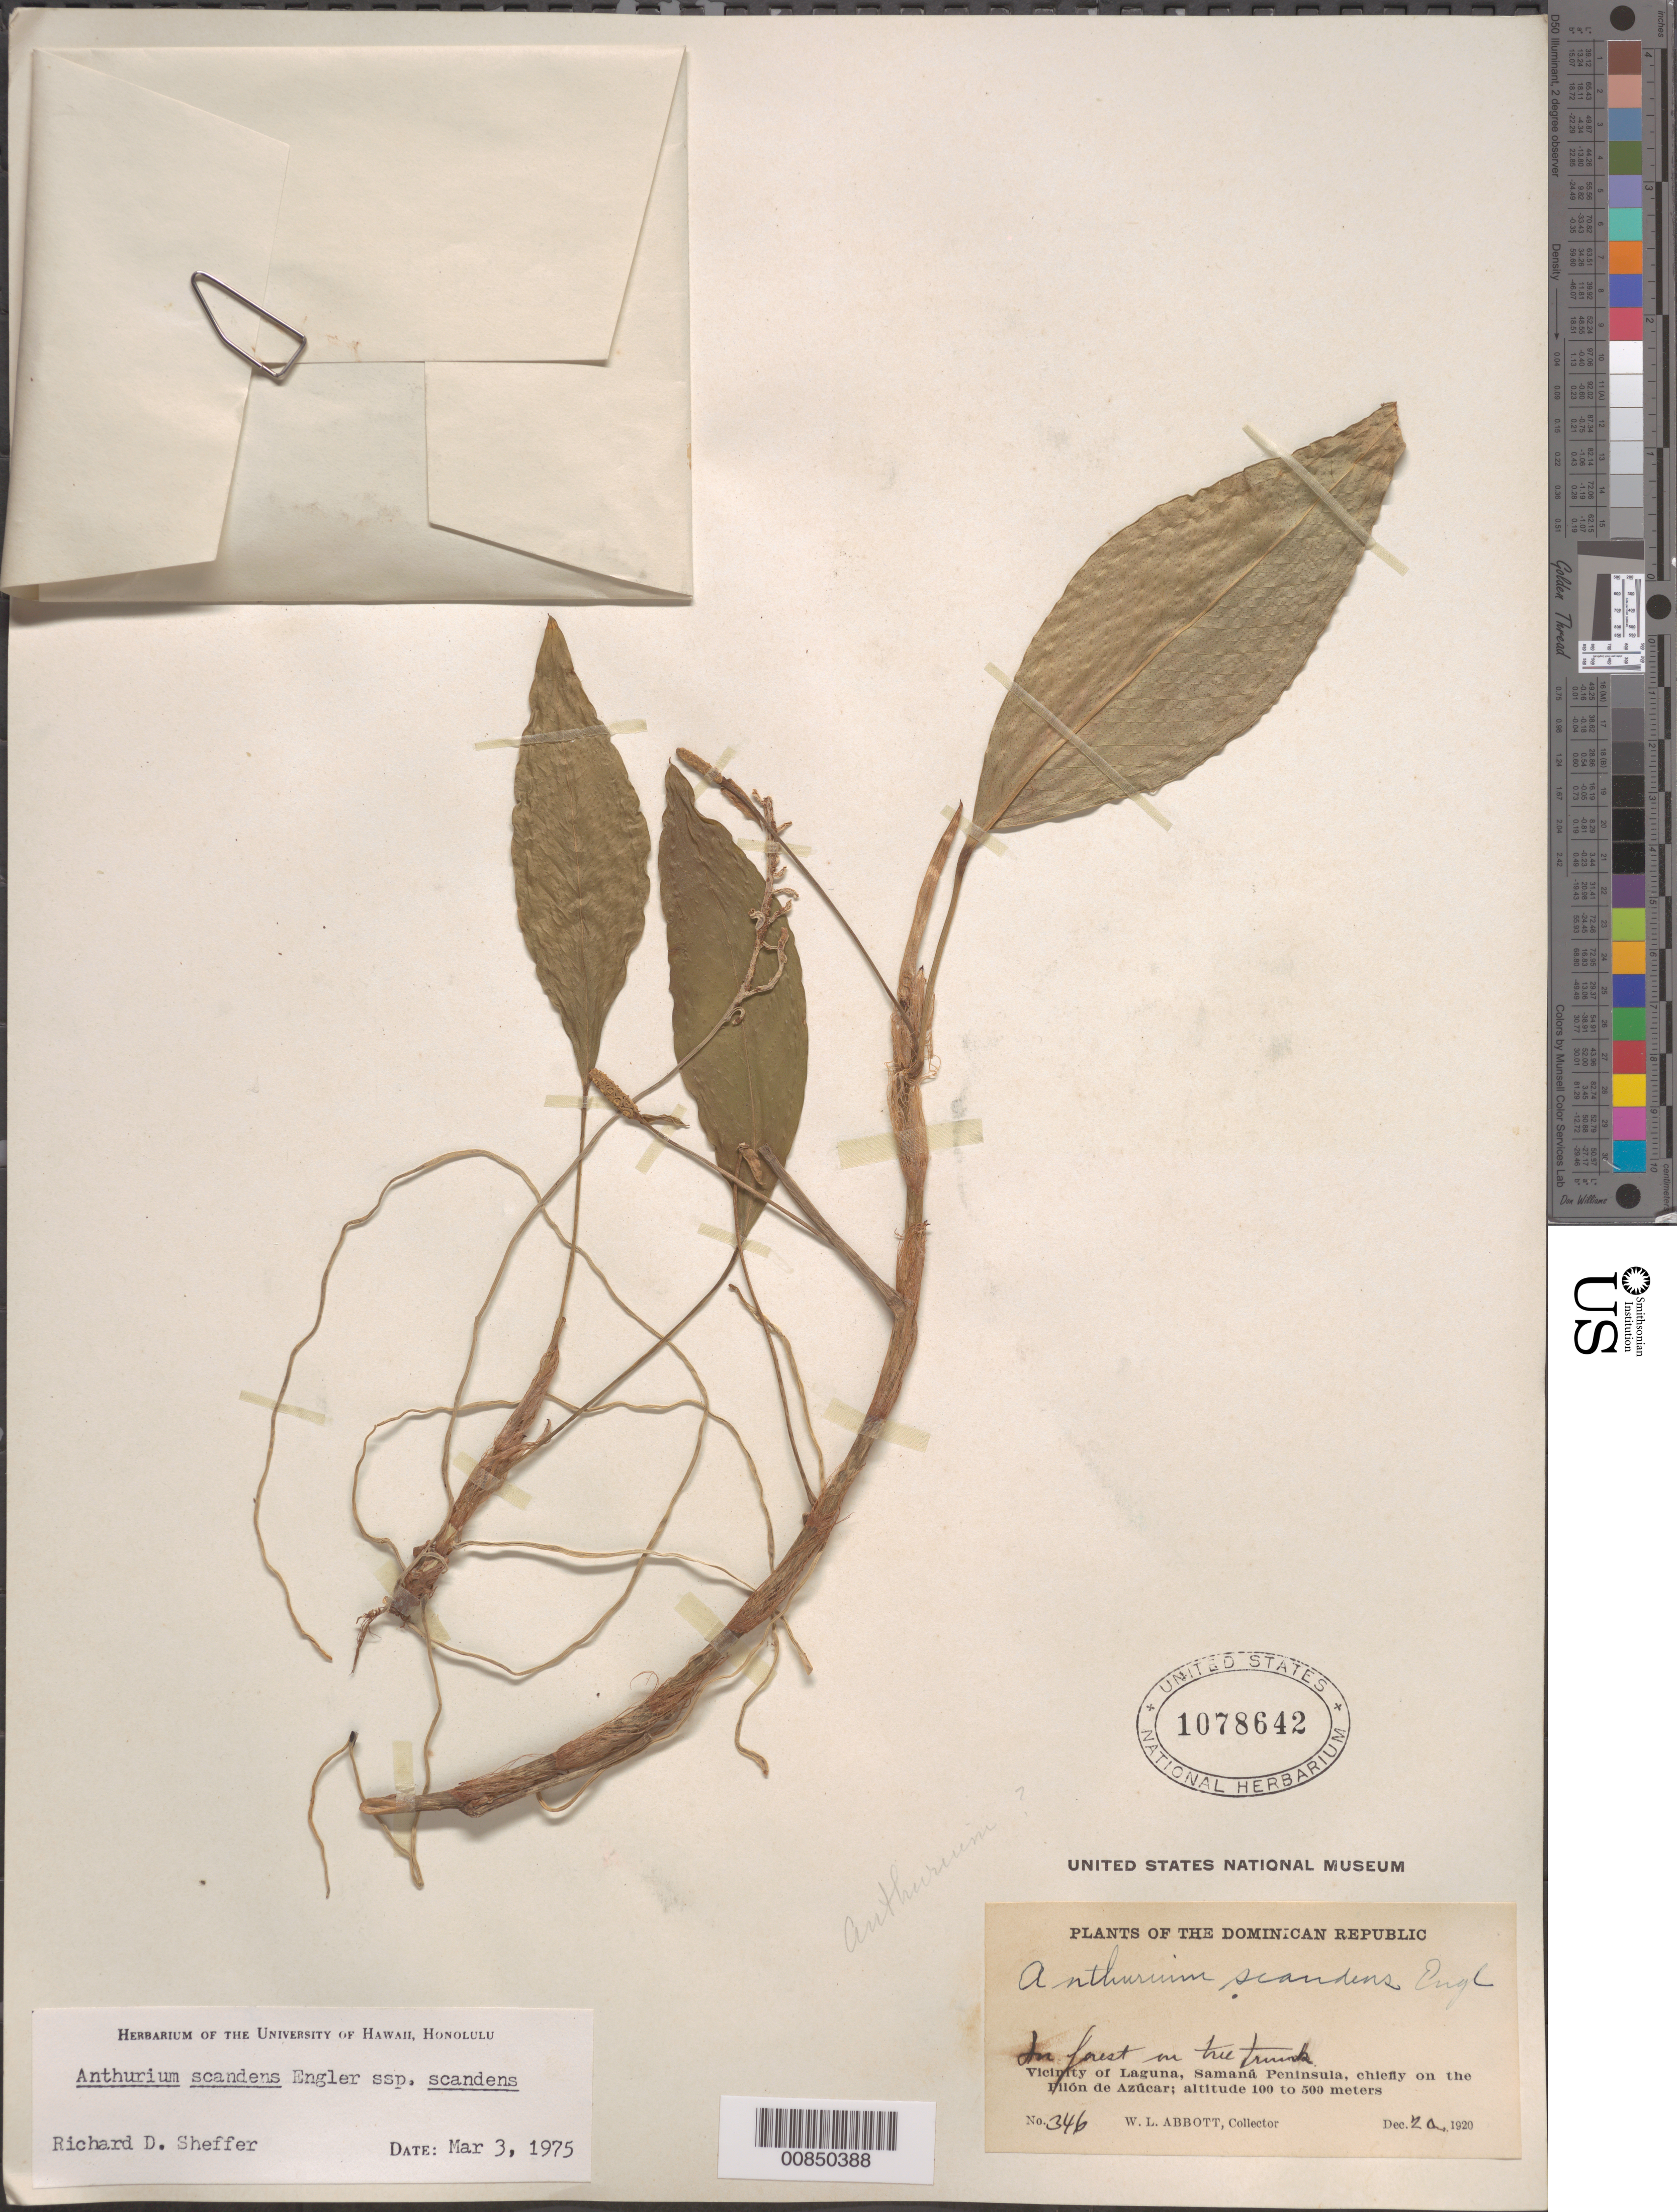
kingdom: Plantae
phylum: Tracheophyta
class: Liliopsida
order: Alismatales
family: Araceae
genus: Anthurium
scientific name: Anthurium scandens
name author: (Aubl.) Engl.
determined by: Sheffer, R. D.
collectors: W. L. Abbott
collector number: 346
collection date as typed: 20 Dec 1920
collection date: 1920-12-20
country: Dominican Republic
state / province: Samana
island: Hispaniola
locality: Vicinity of Laguna, Samaná Peninsula, chiefly on the Pilón de Azúcar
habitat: In forest on tree trunk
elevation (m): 100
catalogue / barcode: US 1078642